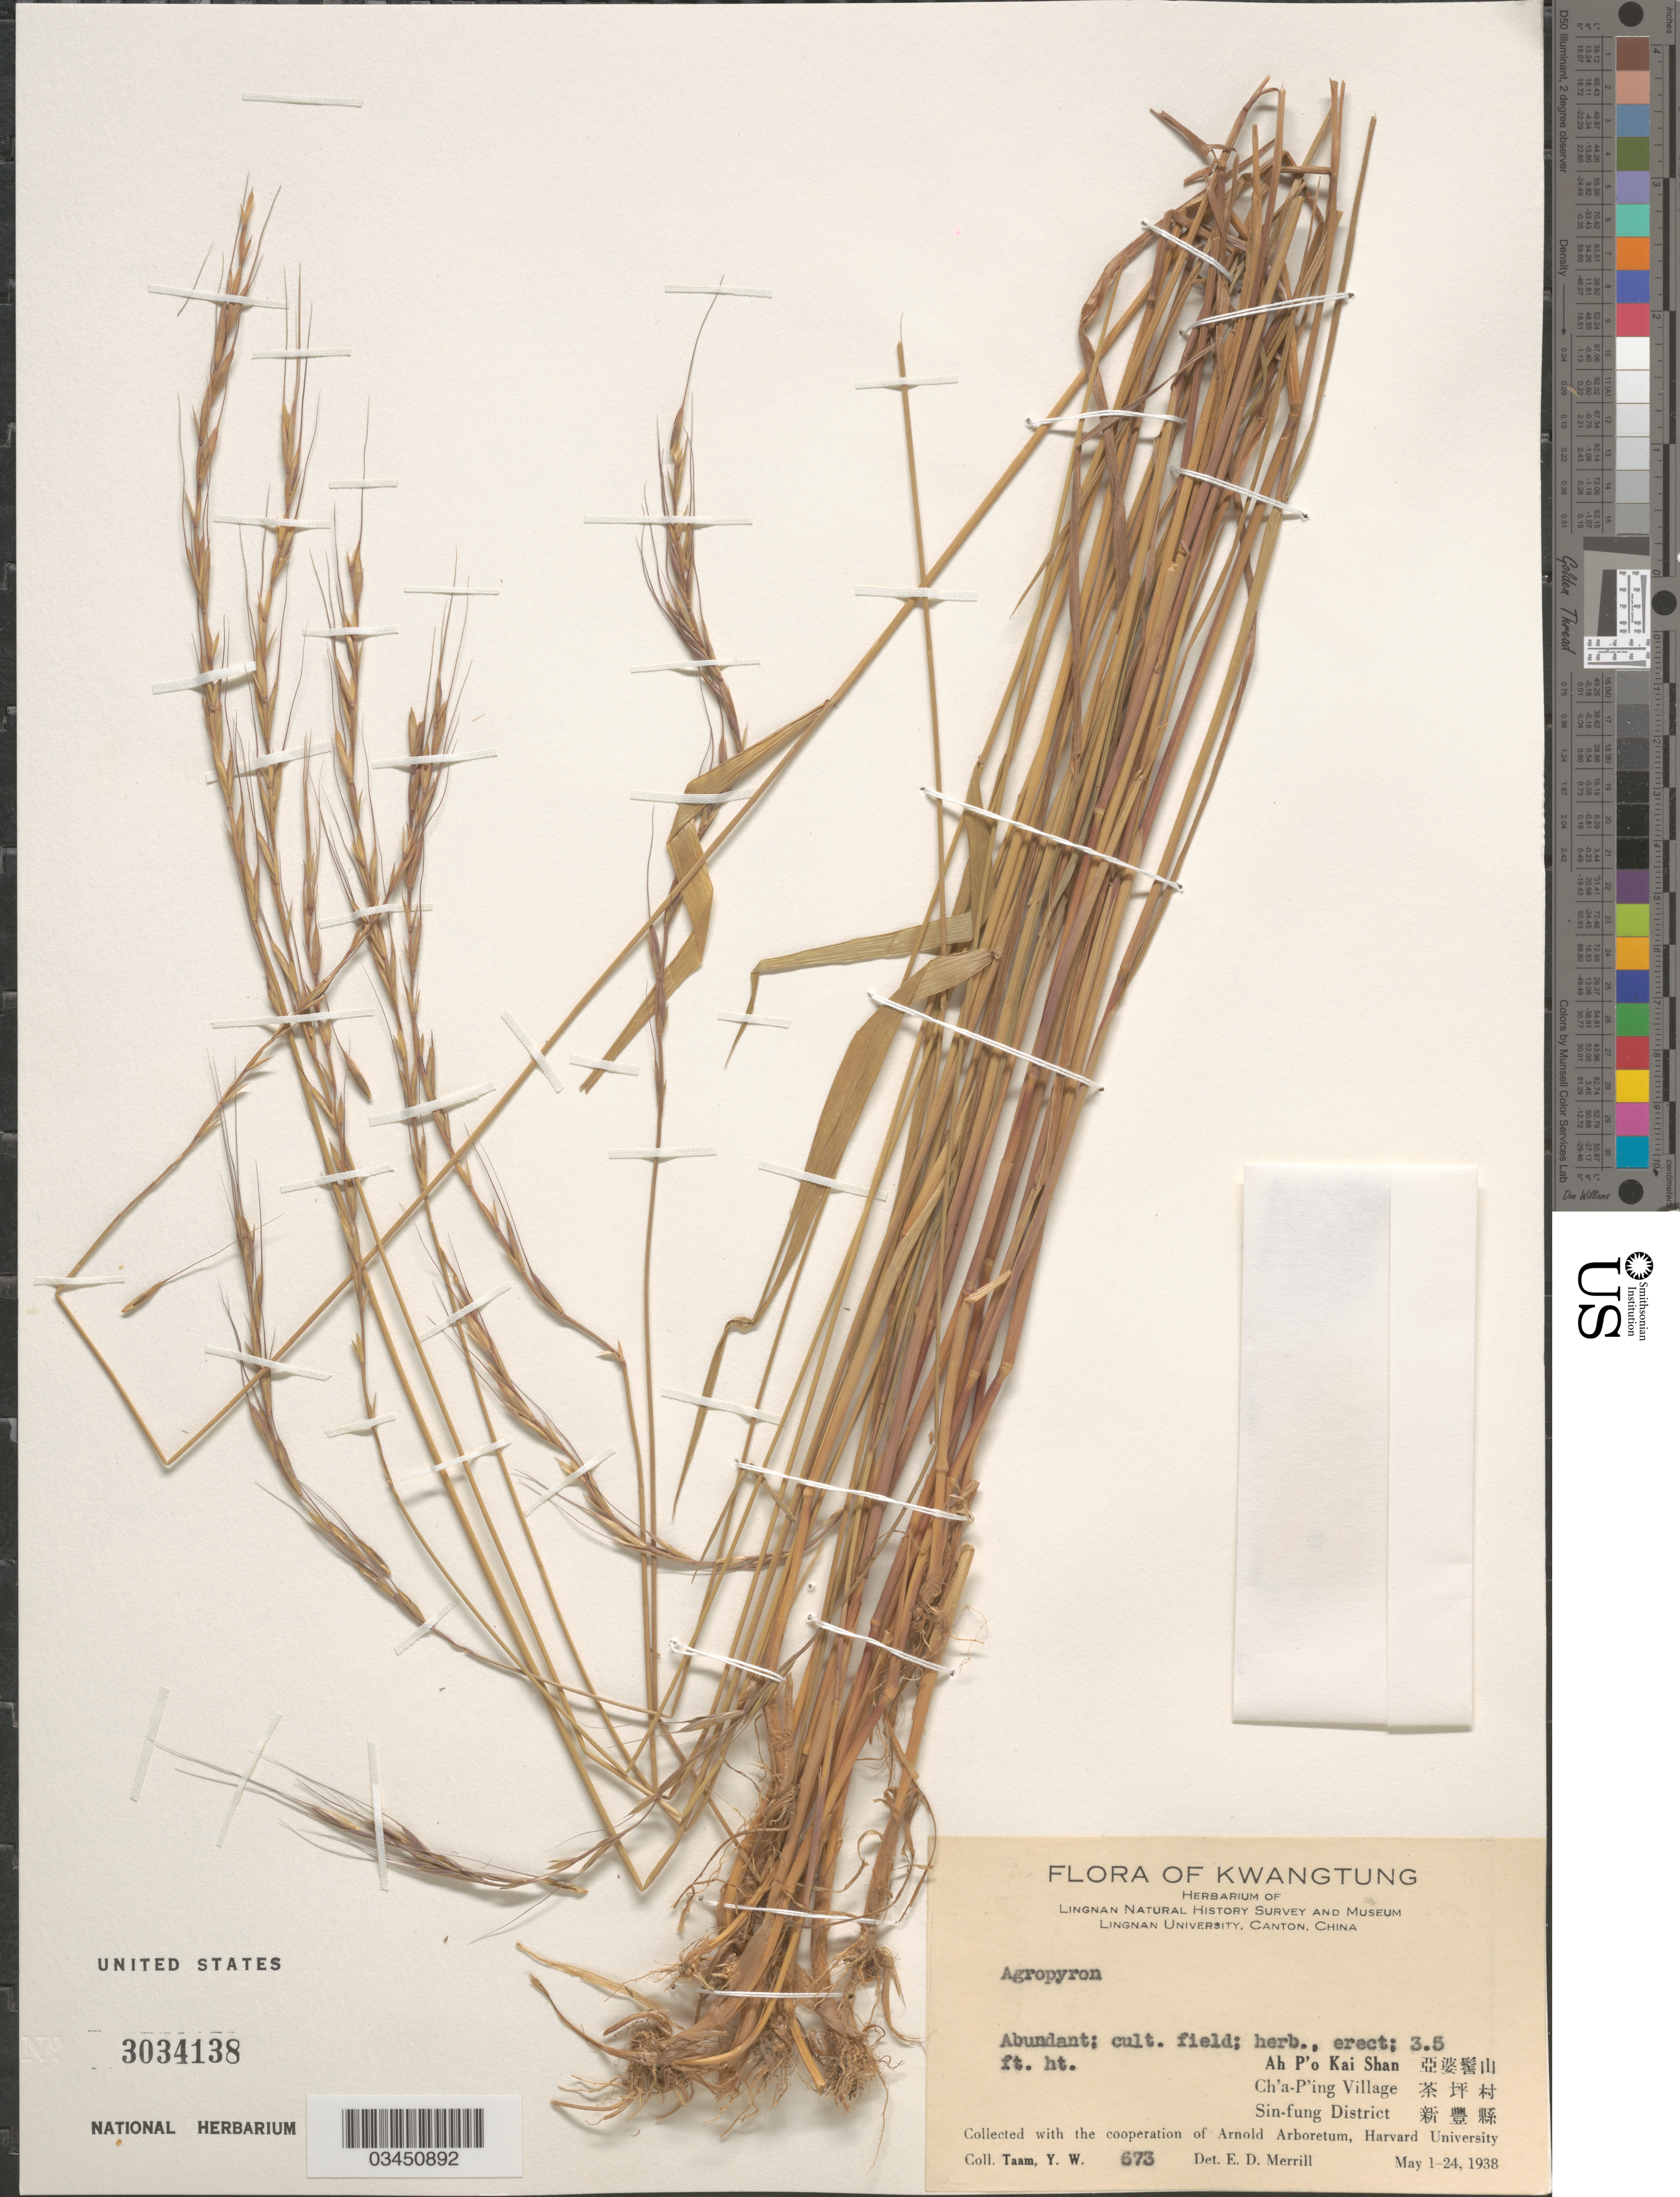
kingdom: Plantae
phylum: Tracheophyta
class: Liliopsida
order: Poales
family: Poaceae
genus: Elymus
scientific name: Elymus sp.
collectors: Y. W. Taam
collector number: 673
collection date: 1938-05-01/1938-05-24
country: China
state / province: Guangdong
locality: Kwangtung. Herbarium of Lingnan Natural History Survey and Museum. Ah P'o Kai Shan X. Ch'a-P'ing Village X. Sin-fung District X.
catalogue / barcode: US 3034138